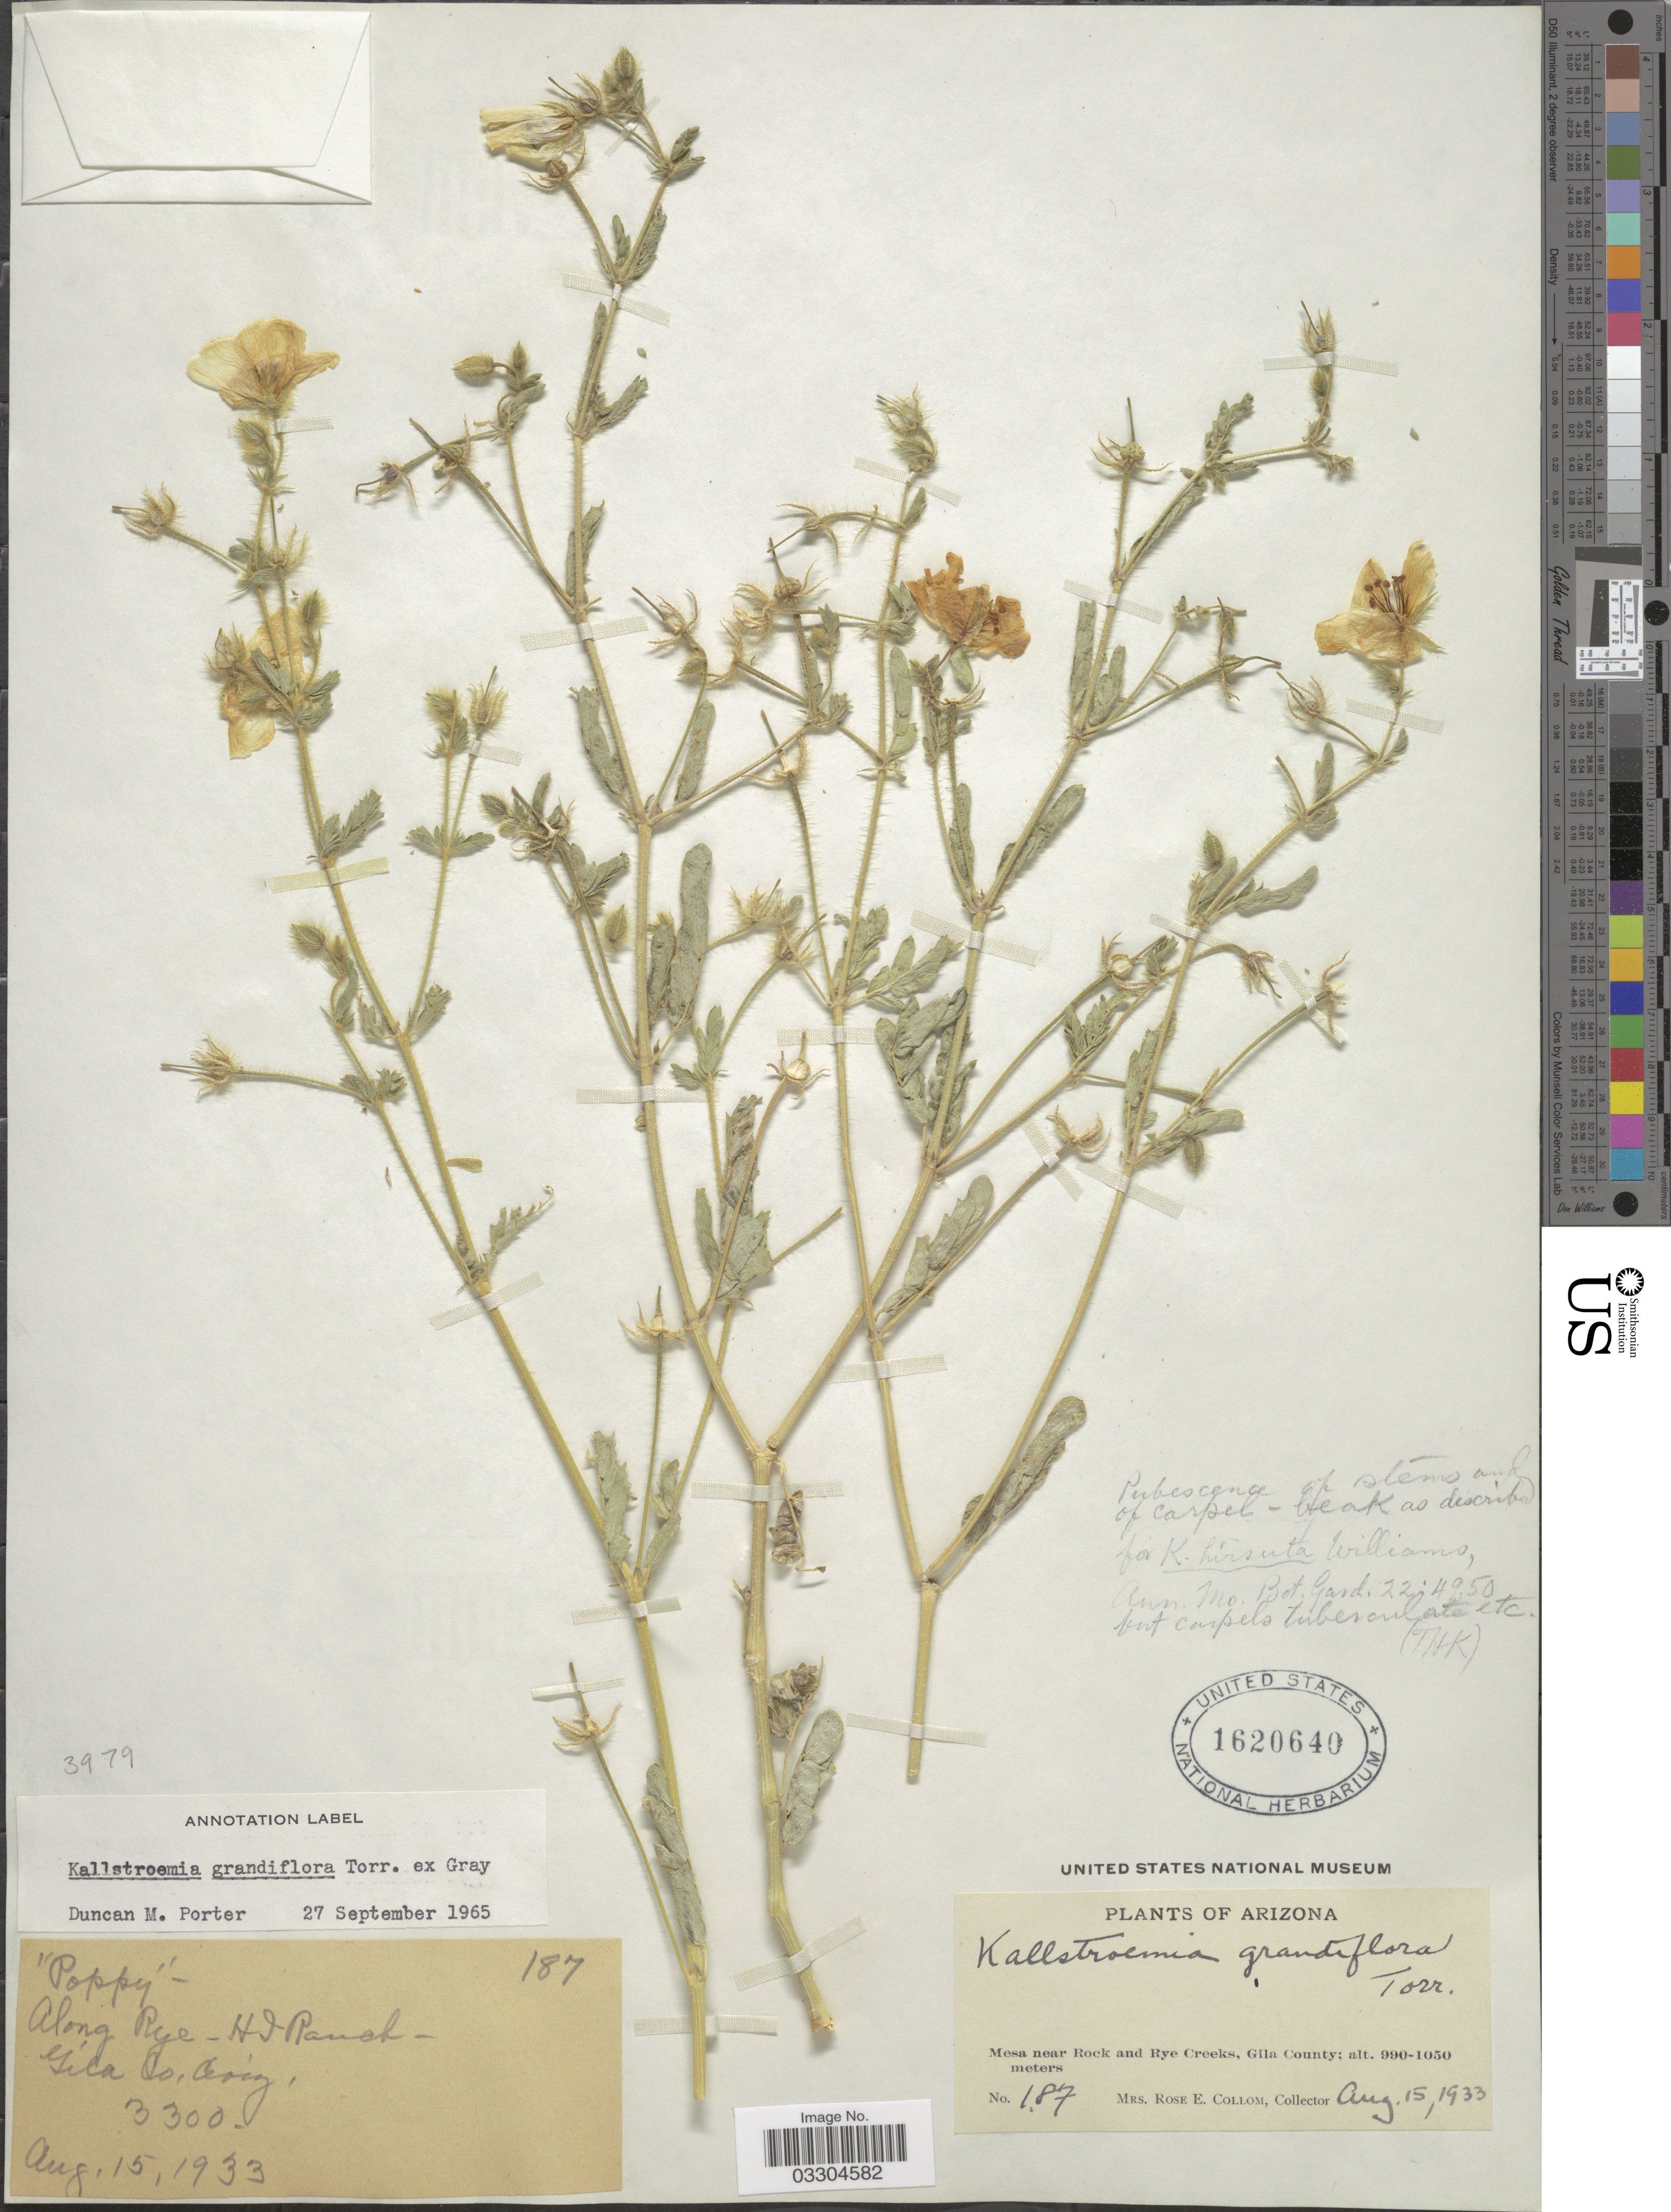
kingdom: Plantae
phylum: Tracheophyta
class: Magnoliopsida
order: Zygophyllales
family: Zygophyllaceae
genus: Kallstroemia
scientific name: Kallstroemia grandiflora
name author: Torr. ex A. Gray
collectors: R. E. Collom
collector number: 187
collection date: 1933-08-15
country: United States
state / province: Arizona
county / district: Gila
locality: Mesa near Rock and Rye Creeks, Gila County. H J Ranch.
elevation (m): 1006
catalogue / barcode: US 1620640